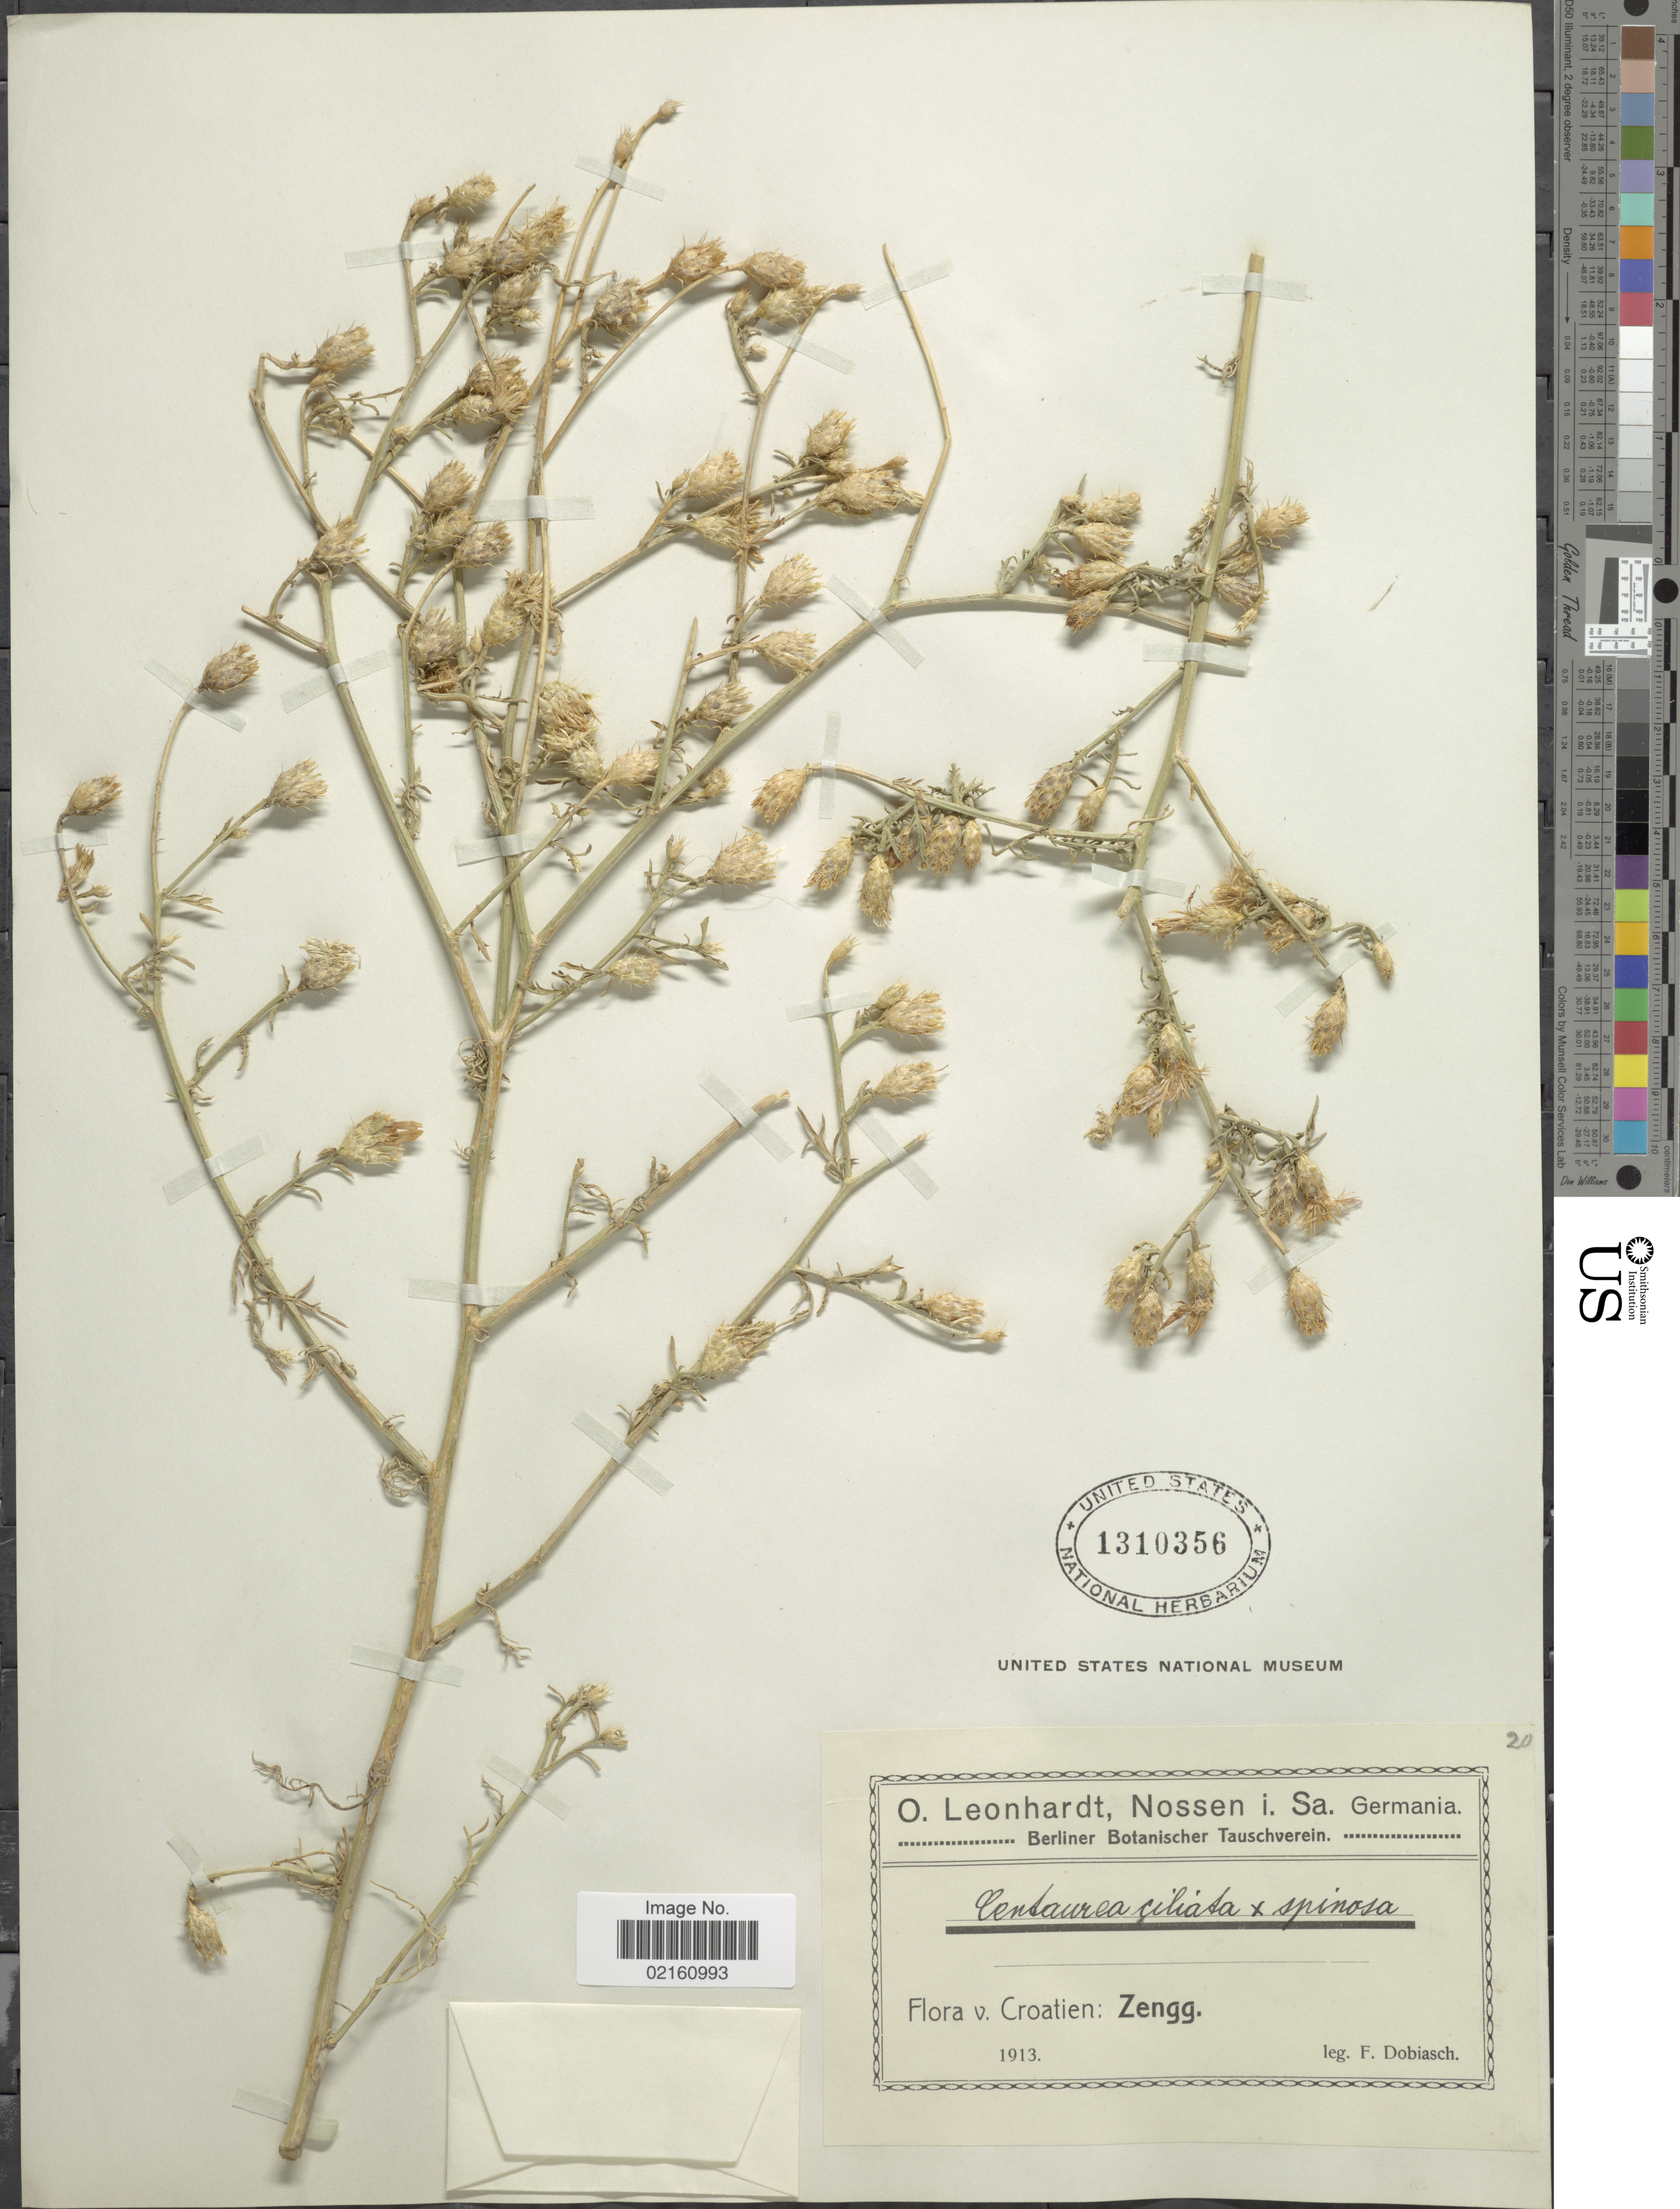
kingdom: Plantae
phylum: Tracheophyta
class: Magnoliopsida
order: Asterales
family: Asteraceae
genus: Centaurea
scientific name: Centaurea ciliata x C. spinosa L.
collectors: F. Dobiasch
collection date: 1913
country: Croatia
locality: Zengg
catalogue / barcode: US 1310356